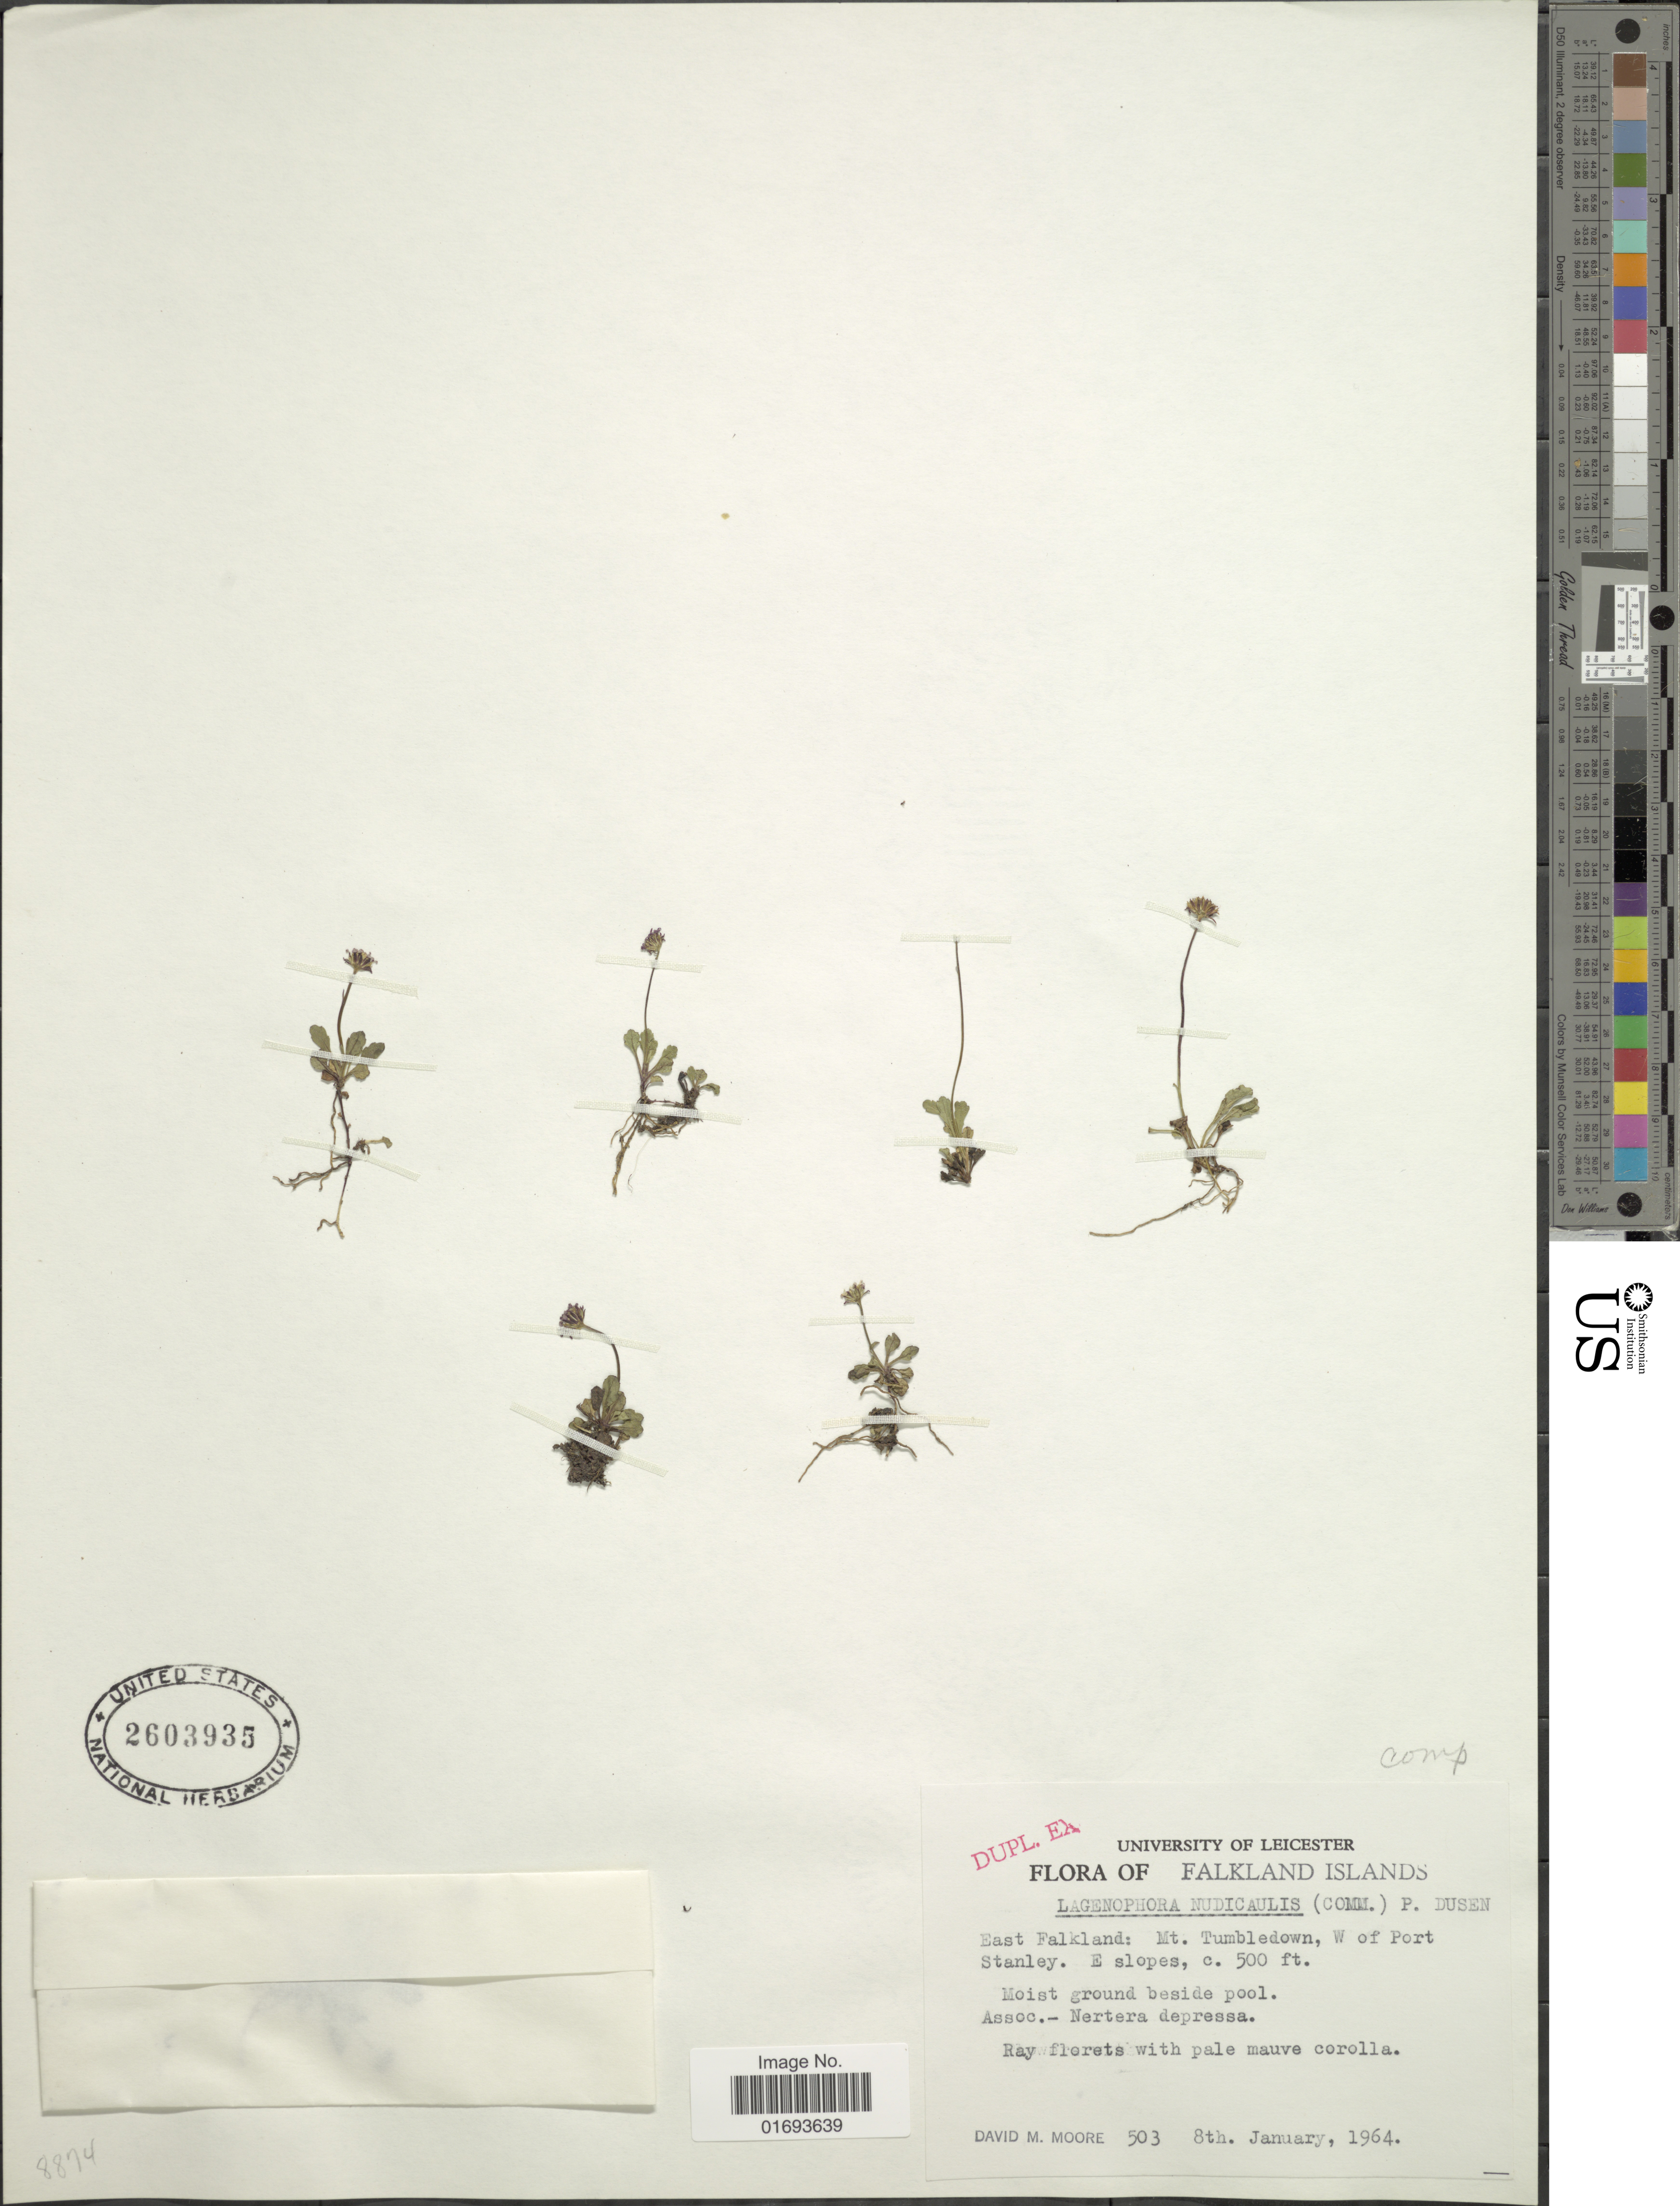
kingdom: Plantae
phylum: Tracheophyta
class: Magnoliopsida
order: Asterales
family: Asteraceae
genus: Lagenophora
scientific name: Lagenophora nudicaulis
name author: (Lam.) T.R. Dudley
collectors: D. Moore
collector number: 503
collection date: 1964-01-08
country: Falkland Islands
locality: East Falkland: Mt. Tumbledown, W of port Stanley. E slopes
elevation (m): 152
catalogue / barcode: US 2603935